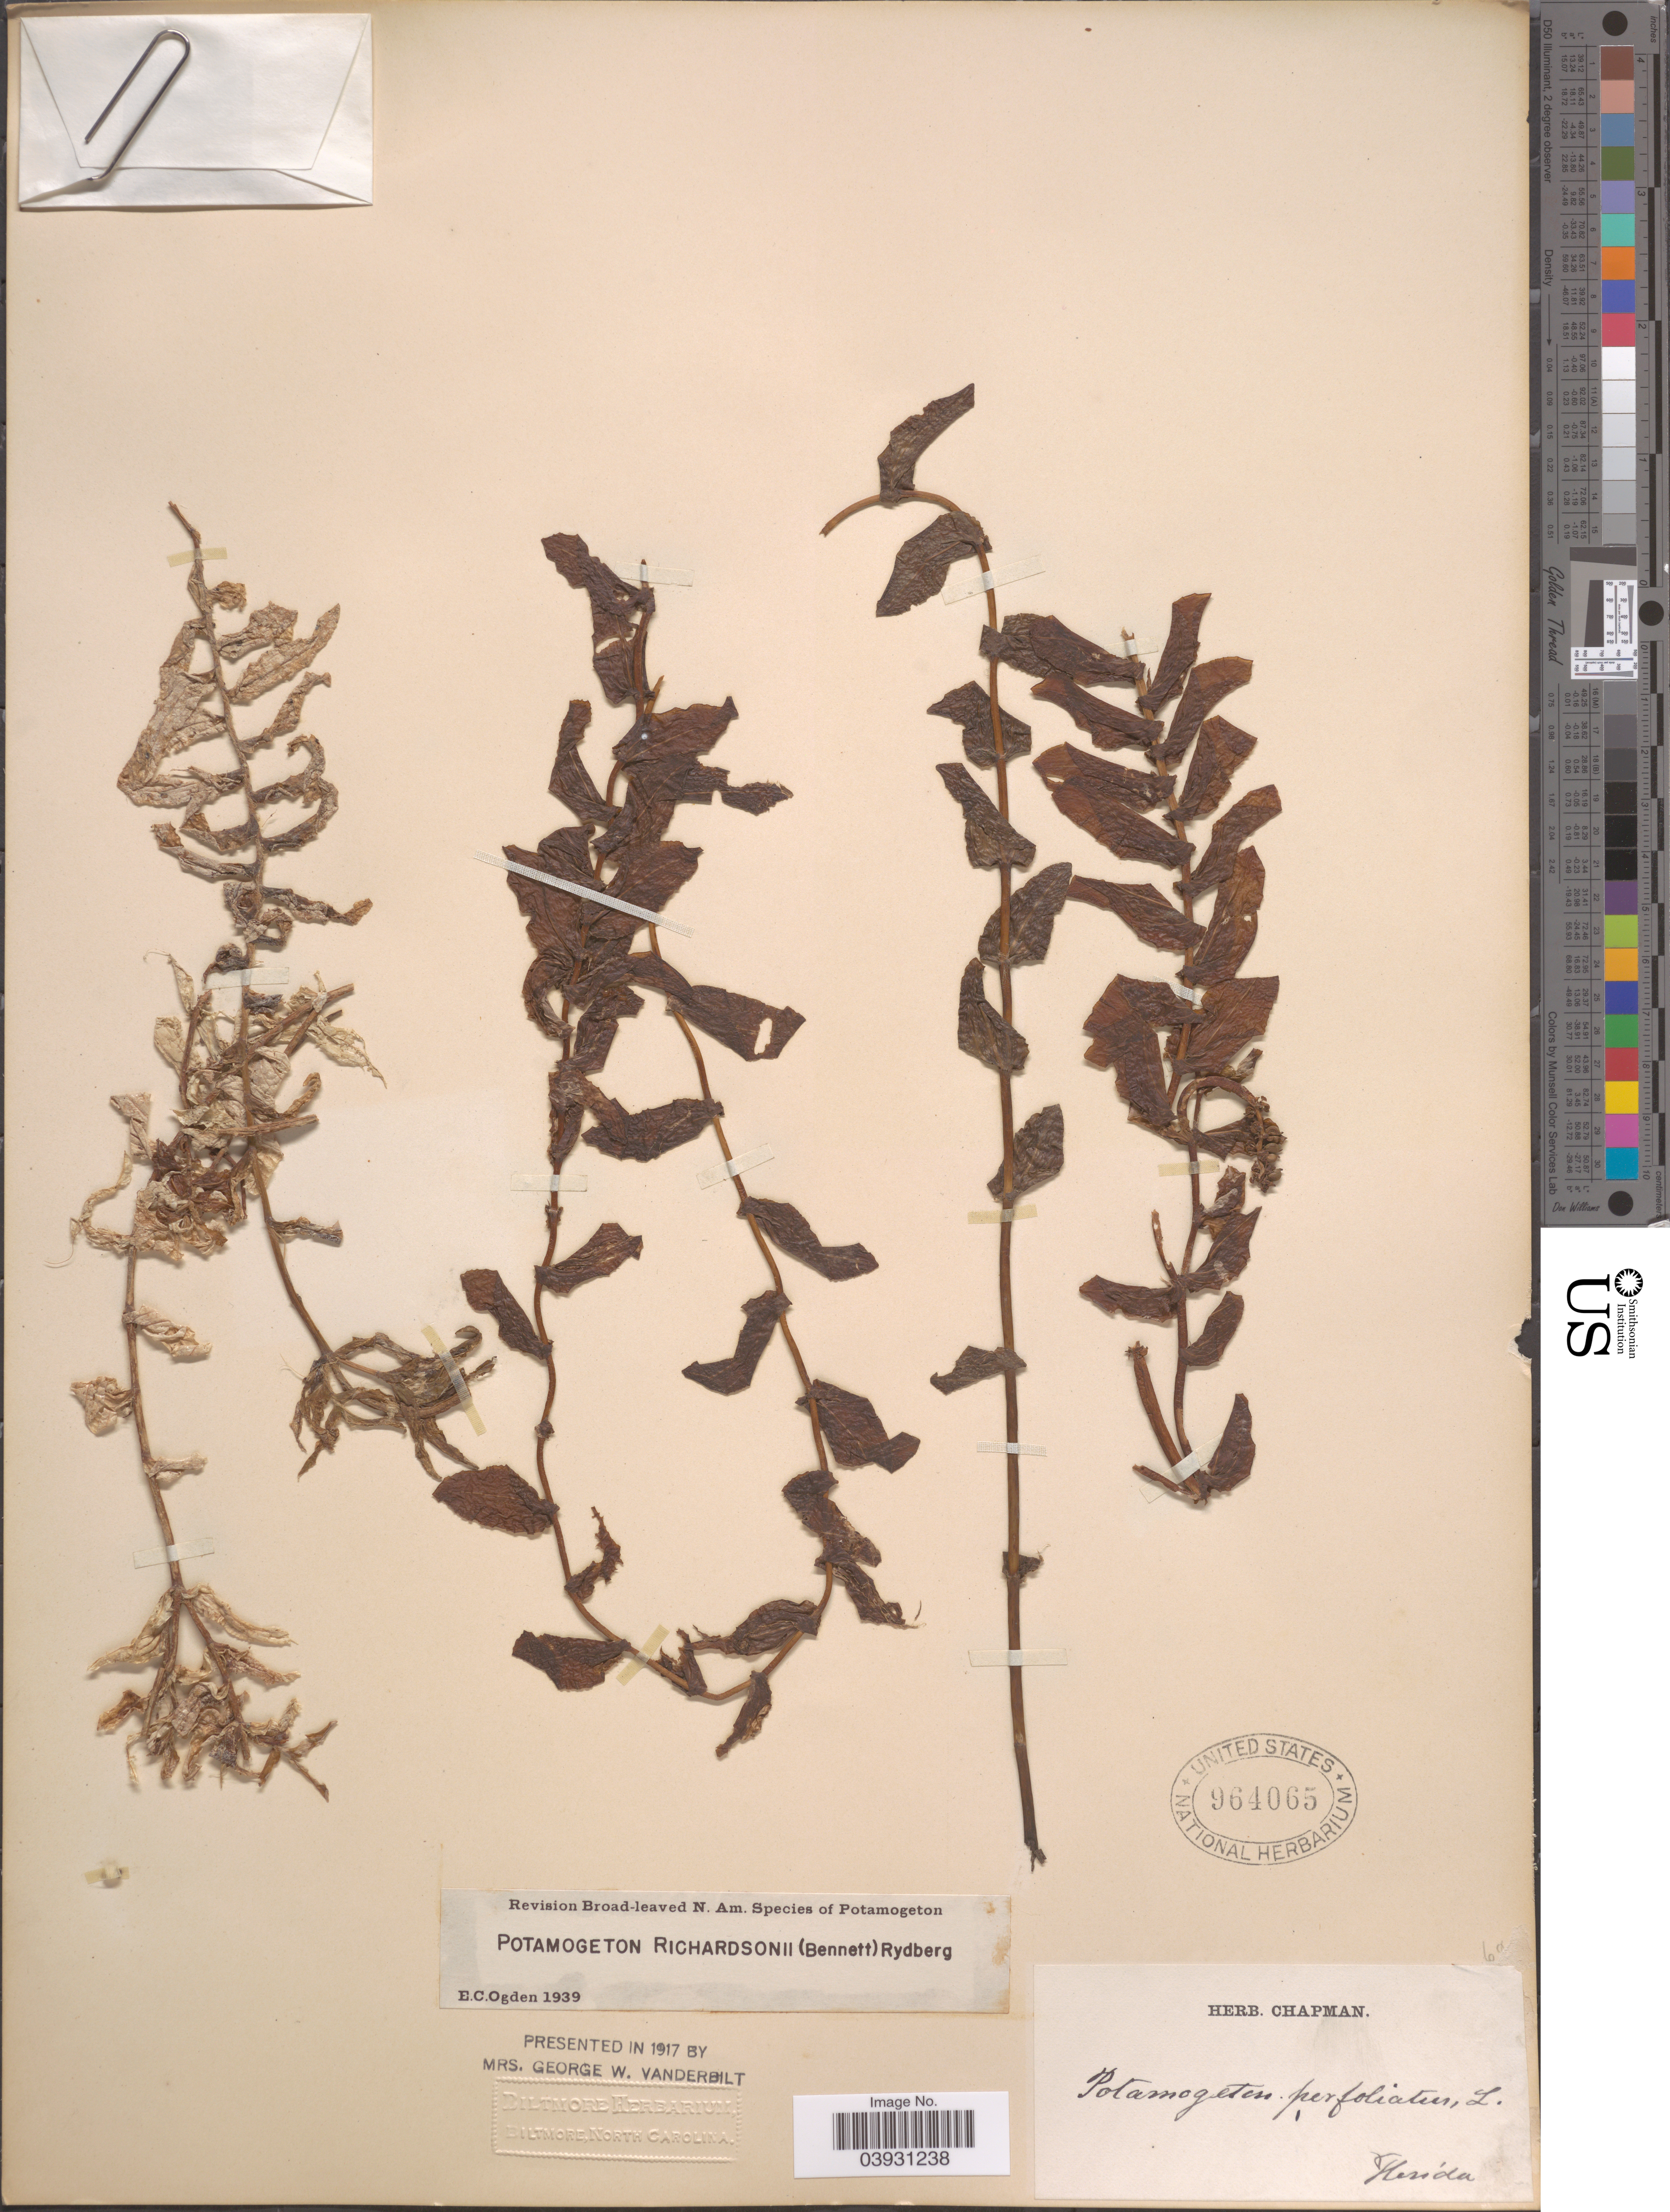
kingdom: Plantae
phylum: Tracheophyta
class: Liliopsida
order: Alismatales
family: Potamogetonaceae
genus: Potamogeton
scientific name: Potamogeton richardsonii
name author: (A.W. Benn.) Rydb.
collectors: ex herb. Chapman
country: United States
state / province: Florida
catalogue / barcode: US 964065